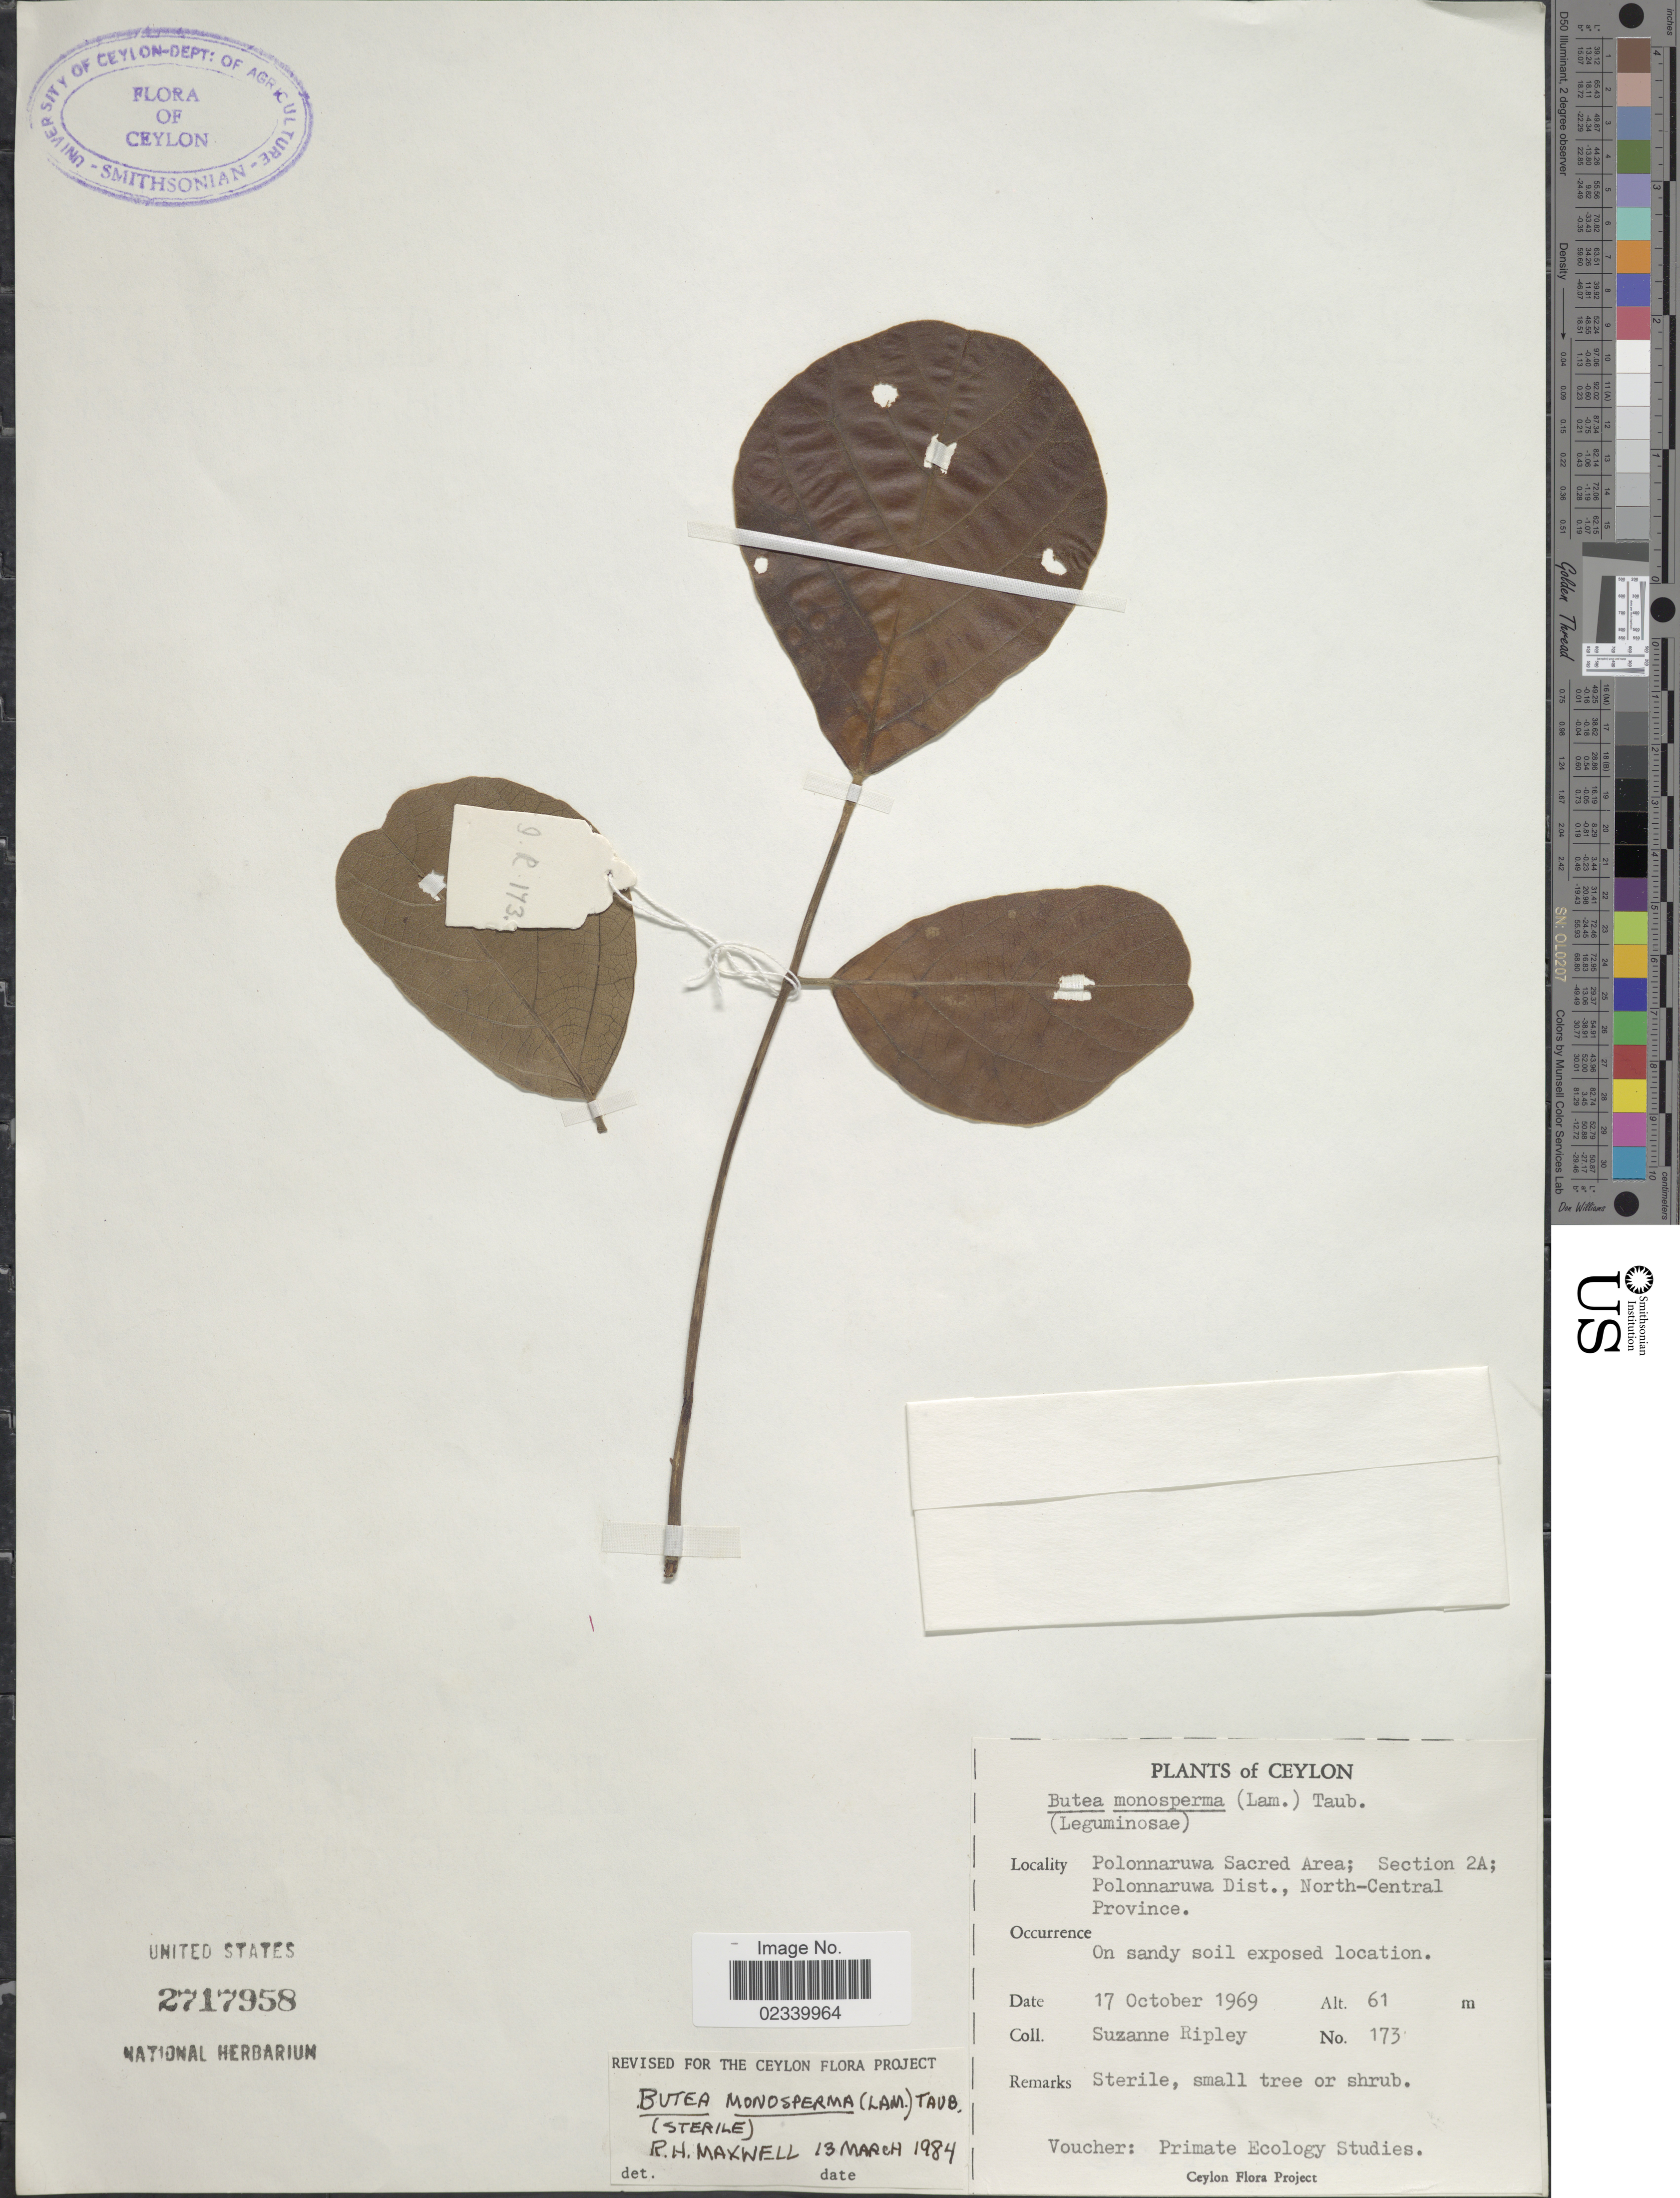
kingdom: Plantae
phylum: Tracheophyta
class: Magnoliopsida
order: Fabales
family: Fabaceae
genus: Butea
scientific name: Butea monosperma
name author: (Lam.) Taub.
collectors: S. Ripley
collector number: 173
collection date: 1969-10-17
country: Sri Lanka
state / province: North Central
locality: Ceylon, Polonnaruwa Sacred Area; Section 2A; Polonnaruwa Dist.,, On sandy soil exposed location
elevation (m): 61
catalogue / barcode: US 2717958